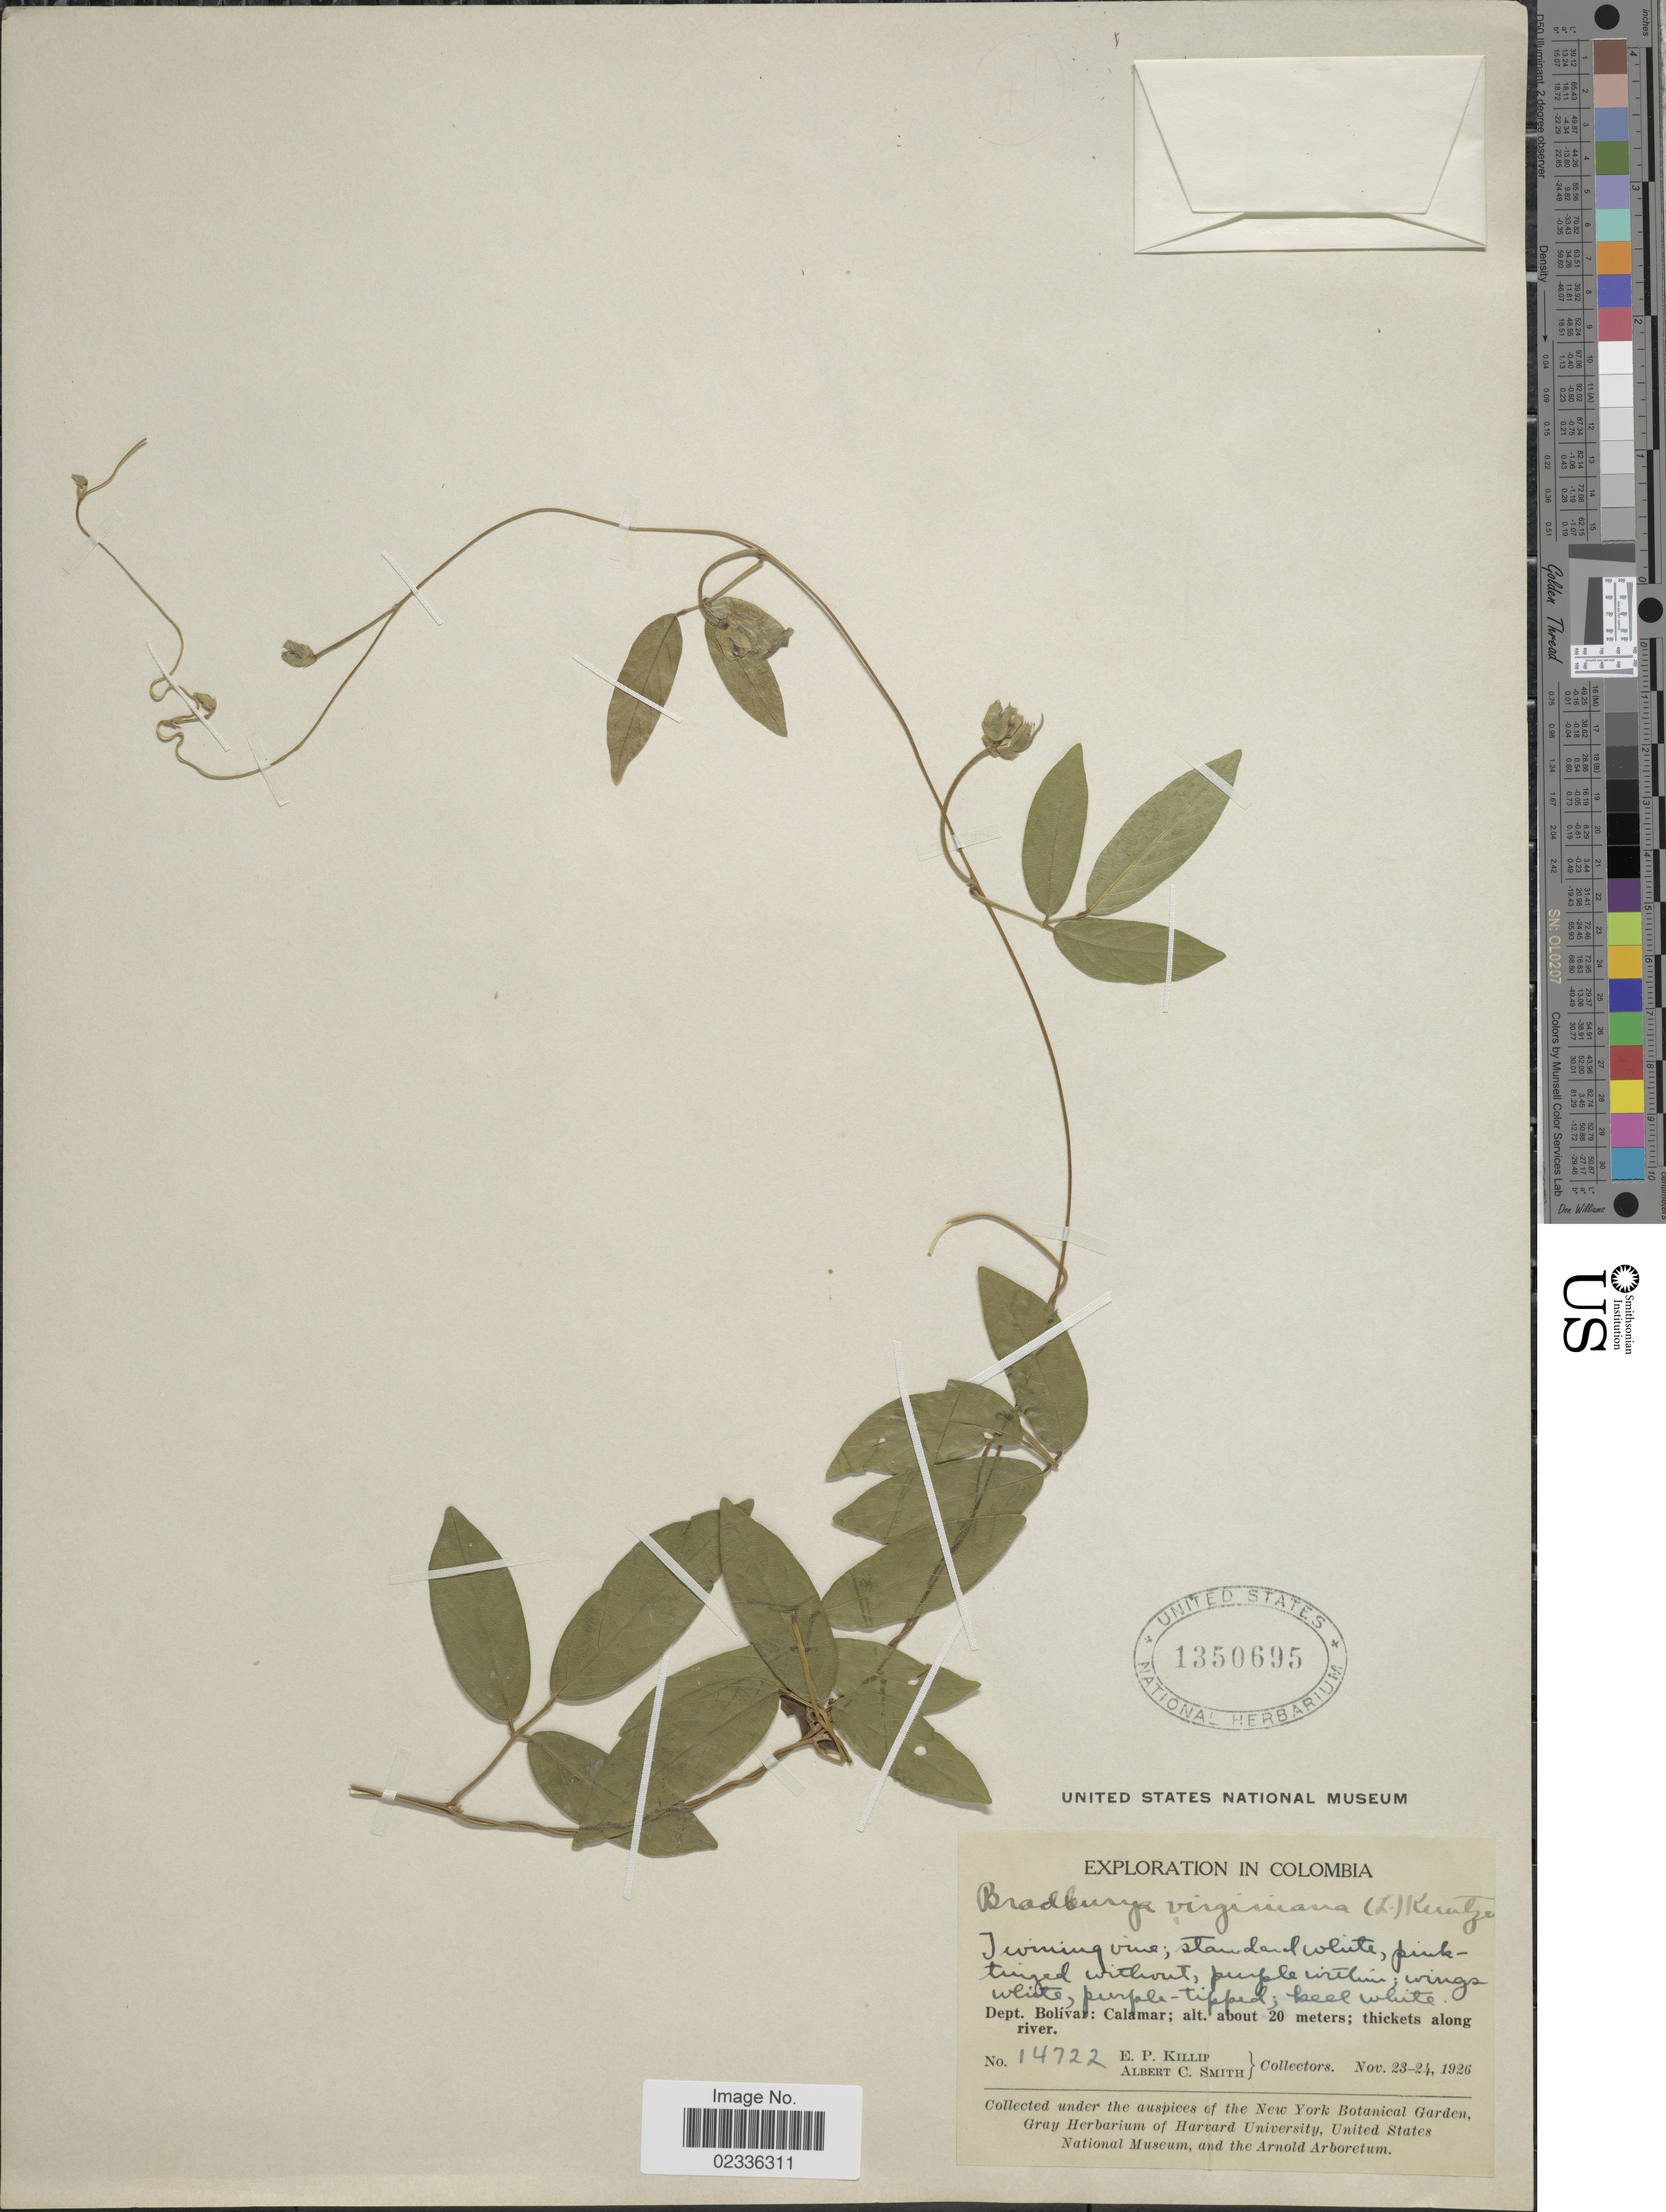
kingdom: Plantae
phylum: Tracheophyta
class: Magnoliopsida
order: Fabales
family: Fabaceae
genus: Centrosema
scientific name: Centrosema virginianum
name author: (L.) Benth.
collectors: E. P. Killip & A. C. Smith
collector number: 14722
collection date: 1926-11-23/1926-11-24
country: Colombia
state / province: Bolívar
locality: Calamar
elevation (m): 20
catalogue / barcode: US 1350695